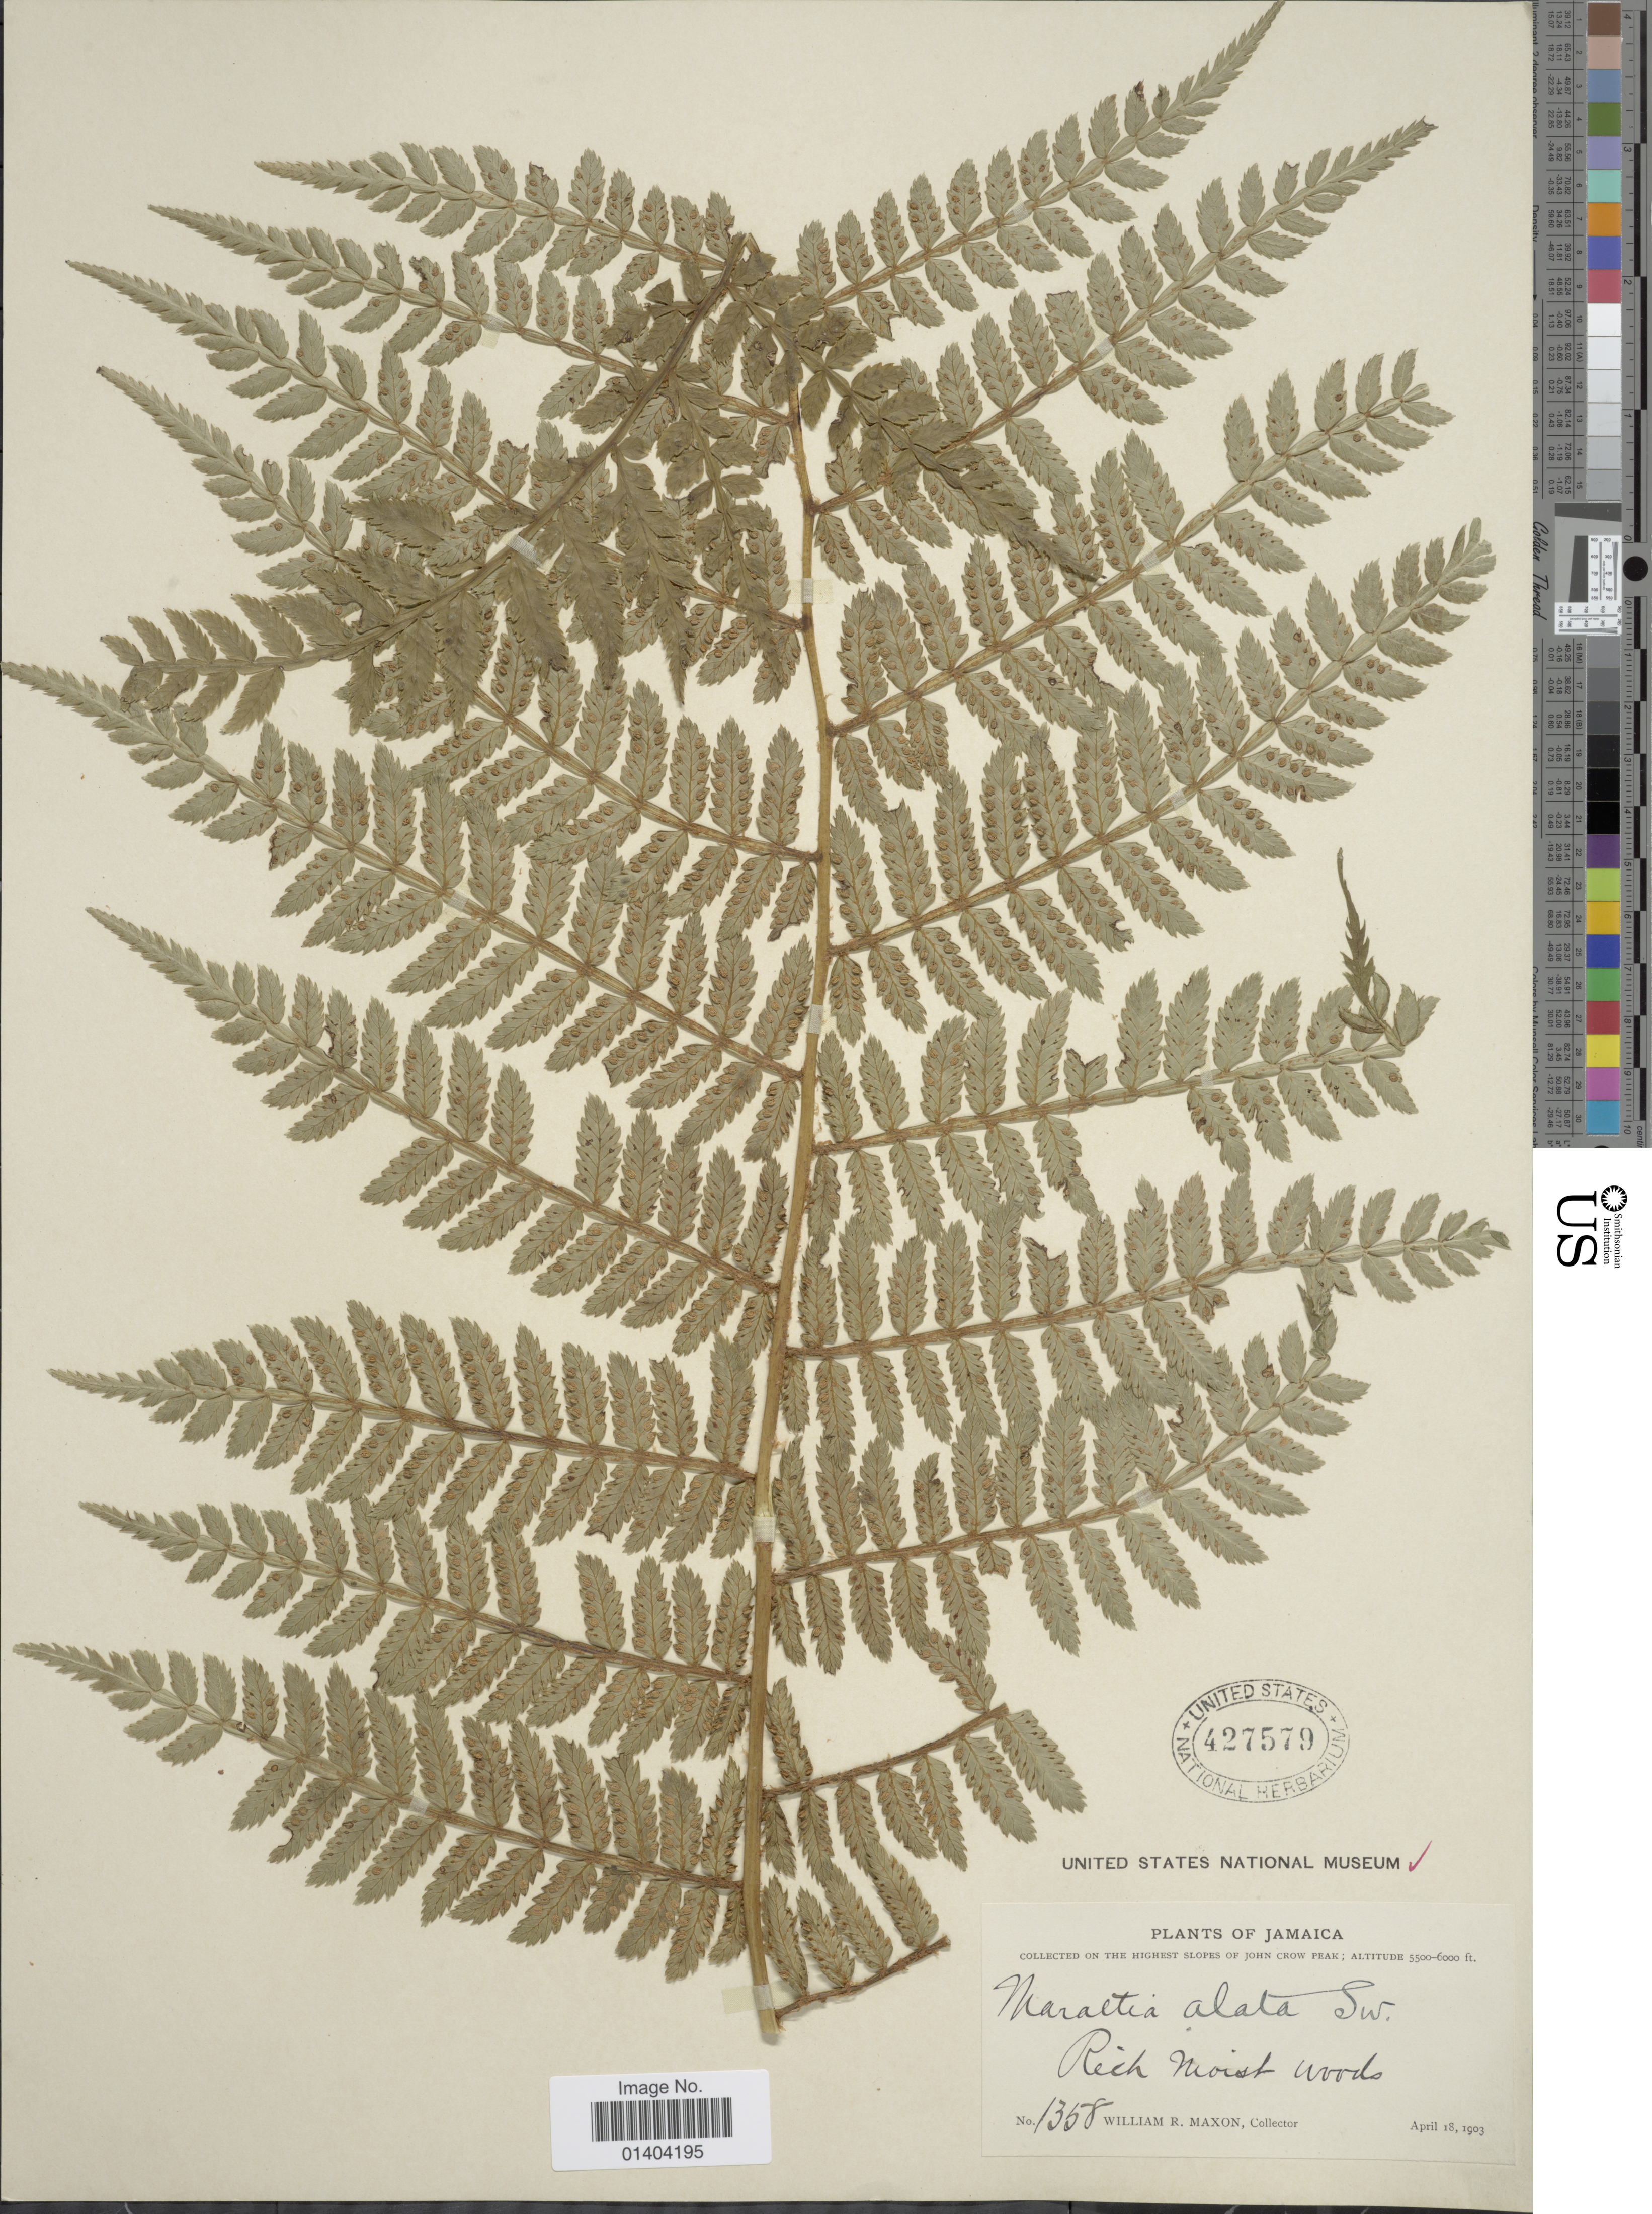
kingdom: Plantae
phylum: Tracheophyta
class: Polypodiopsida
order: Marattiales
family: Marattiaceae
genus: Marattia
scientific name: Marattia alata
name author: Sw.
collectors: W. R. Maxon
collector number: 1358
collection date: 1903-04-18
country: Jamaica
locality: The highest slopes of John Crow Peak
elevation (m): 1676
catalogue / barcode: US 427579